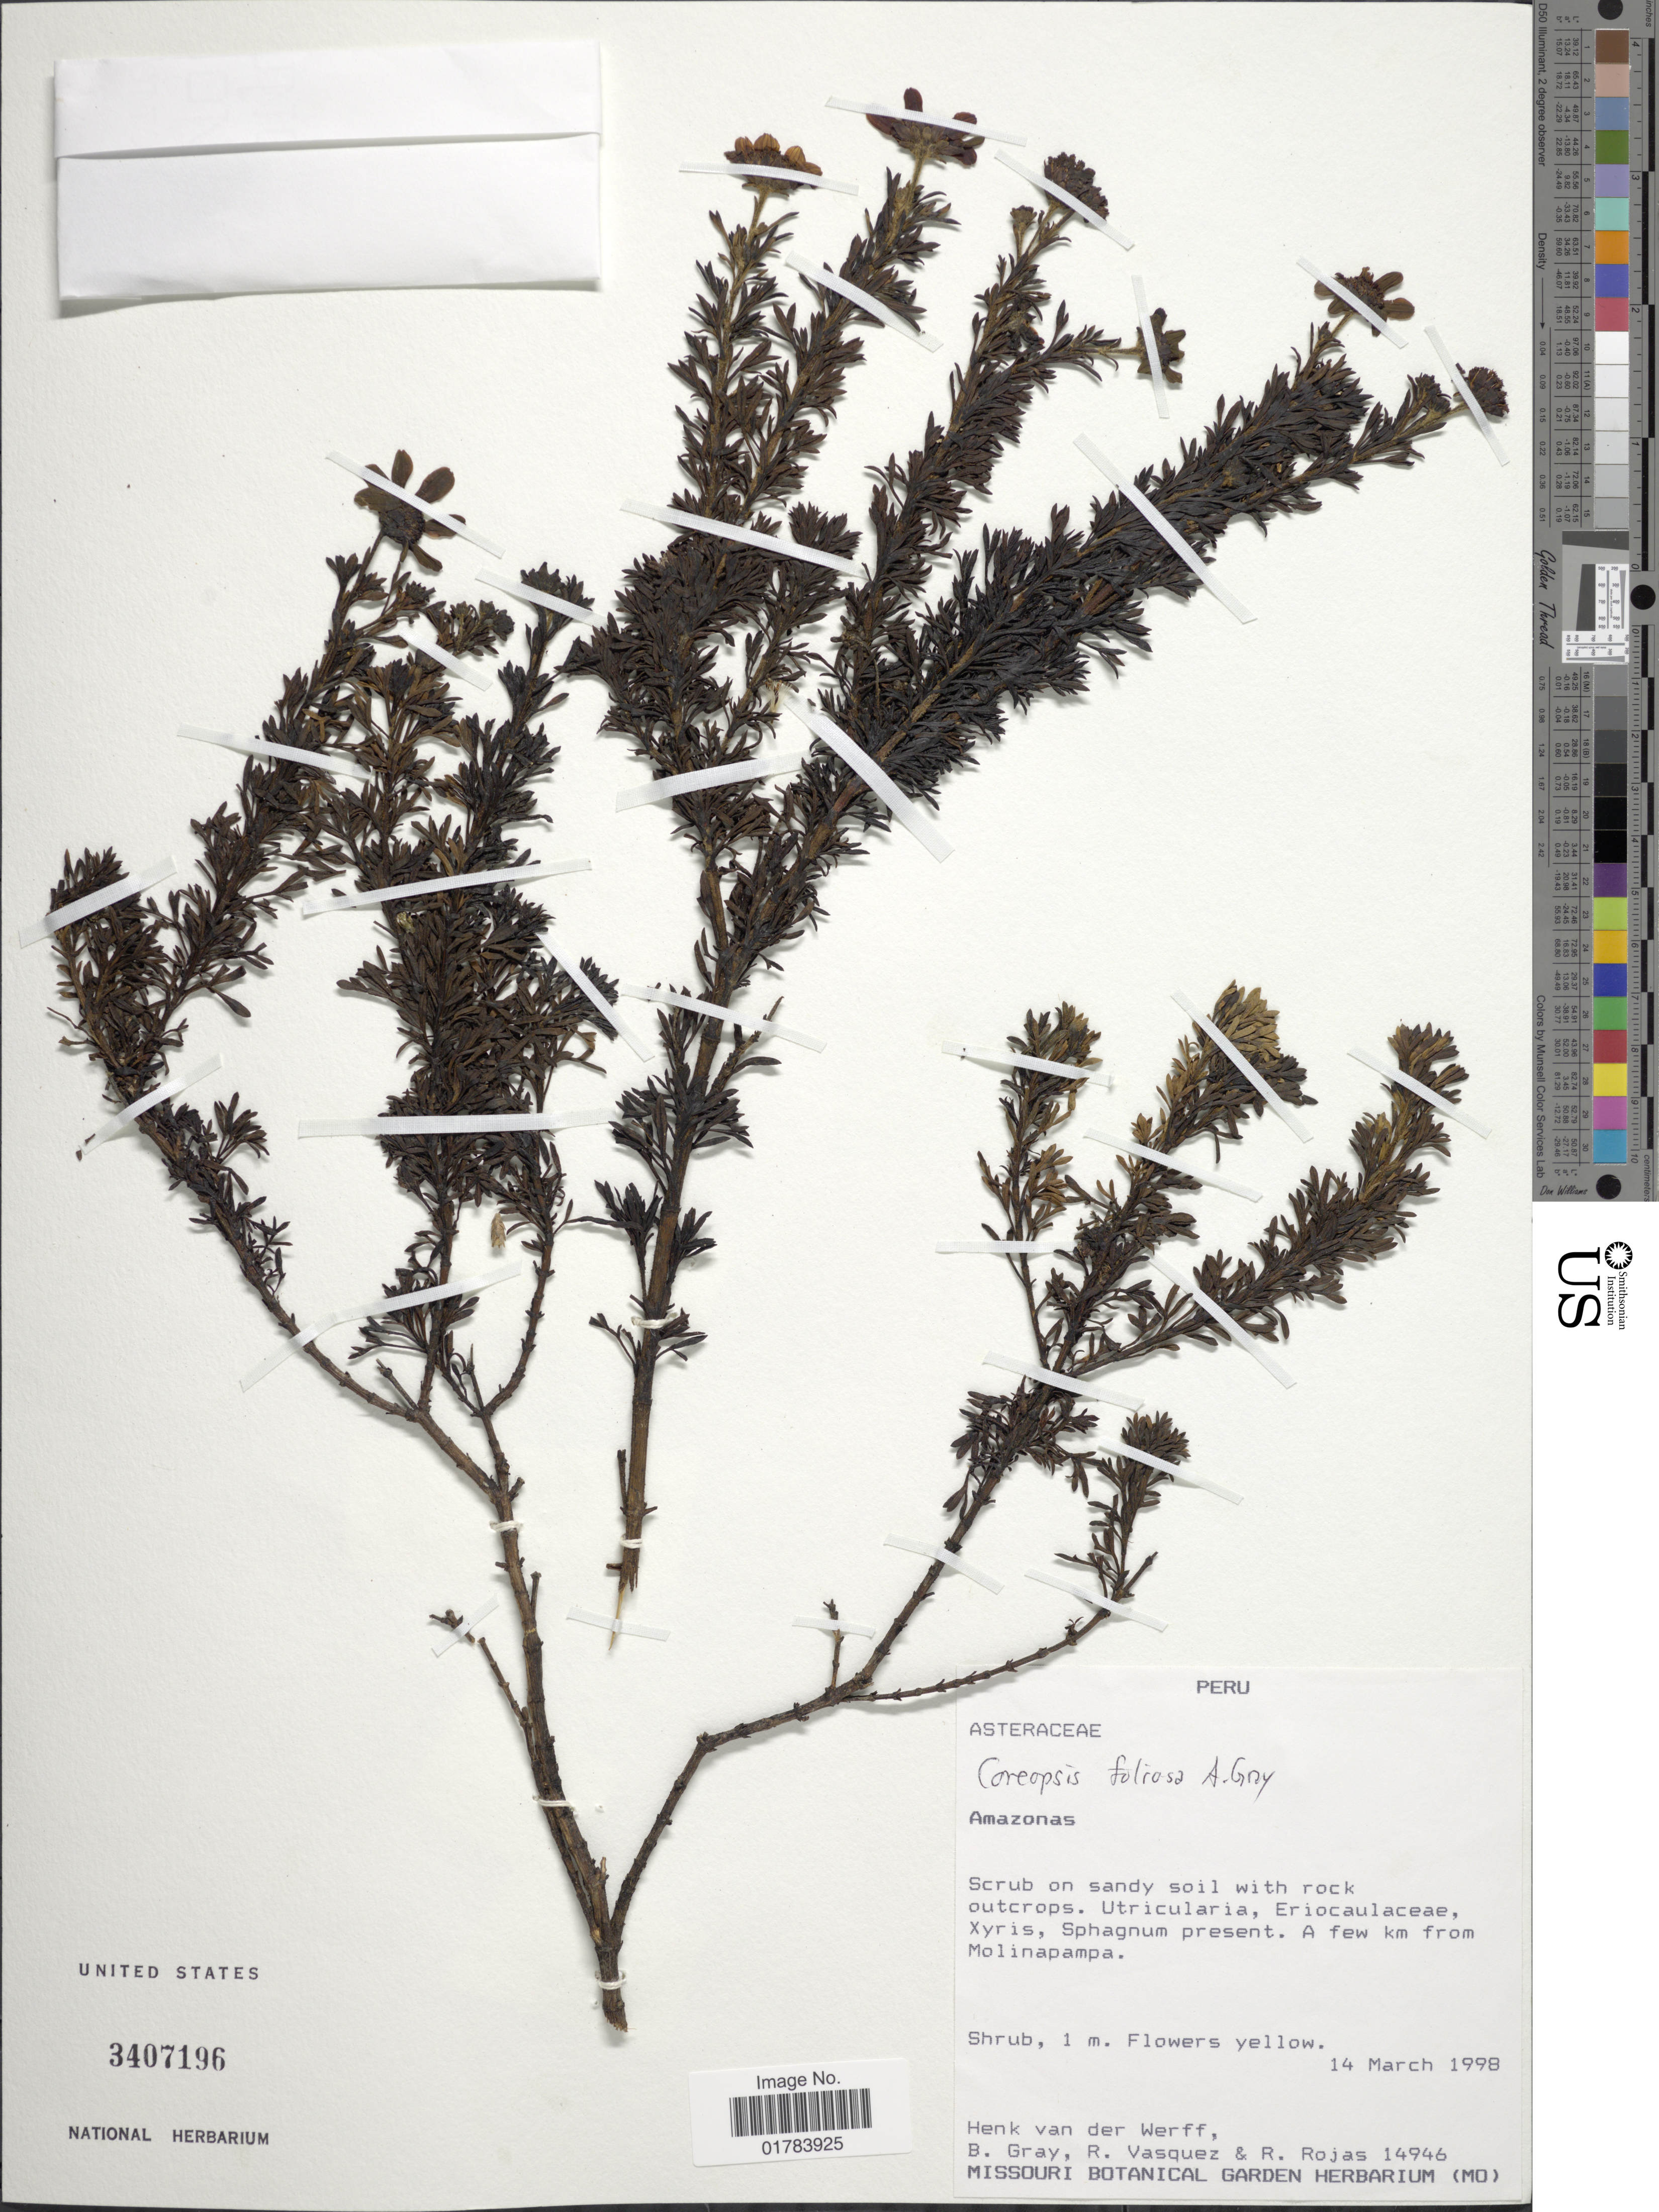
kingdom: Plantae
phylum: Tracheophyta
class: Magnoliopsida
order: Asterales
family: Asteraceae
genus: Coreopsis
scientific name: Coreopsis foliosa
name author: A. Gray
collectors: H. van der Werff, B. Gray, R. Vásquez & R. Rojas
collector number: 14946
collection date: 1998-03-14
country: Peru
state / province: Amazonas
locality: A few km from Molinapampa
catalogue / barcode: US 3407196